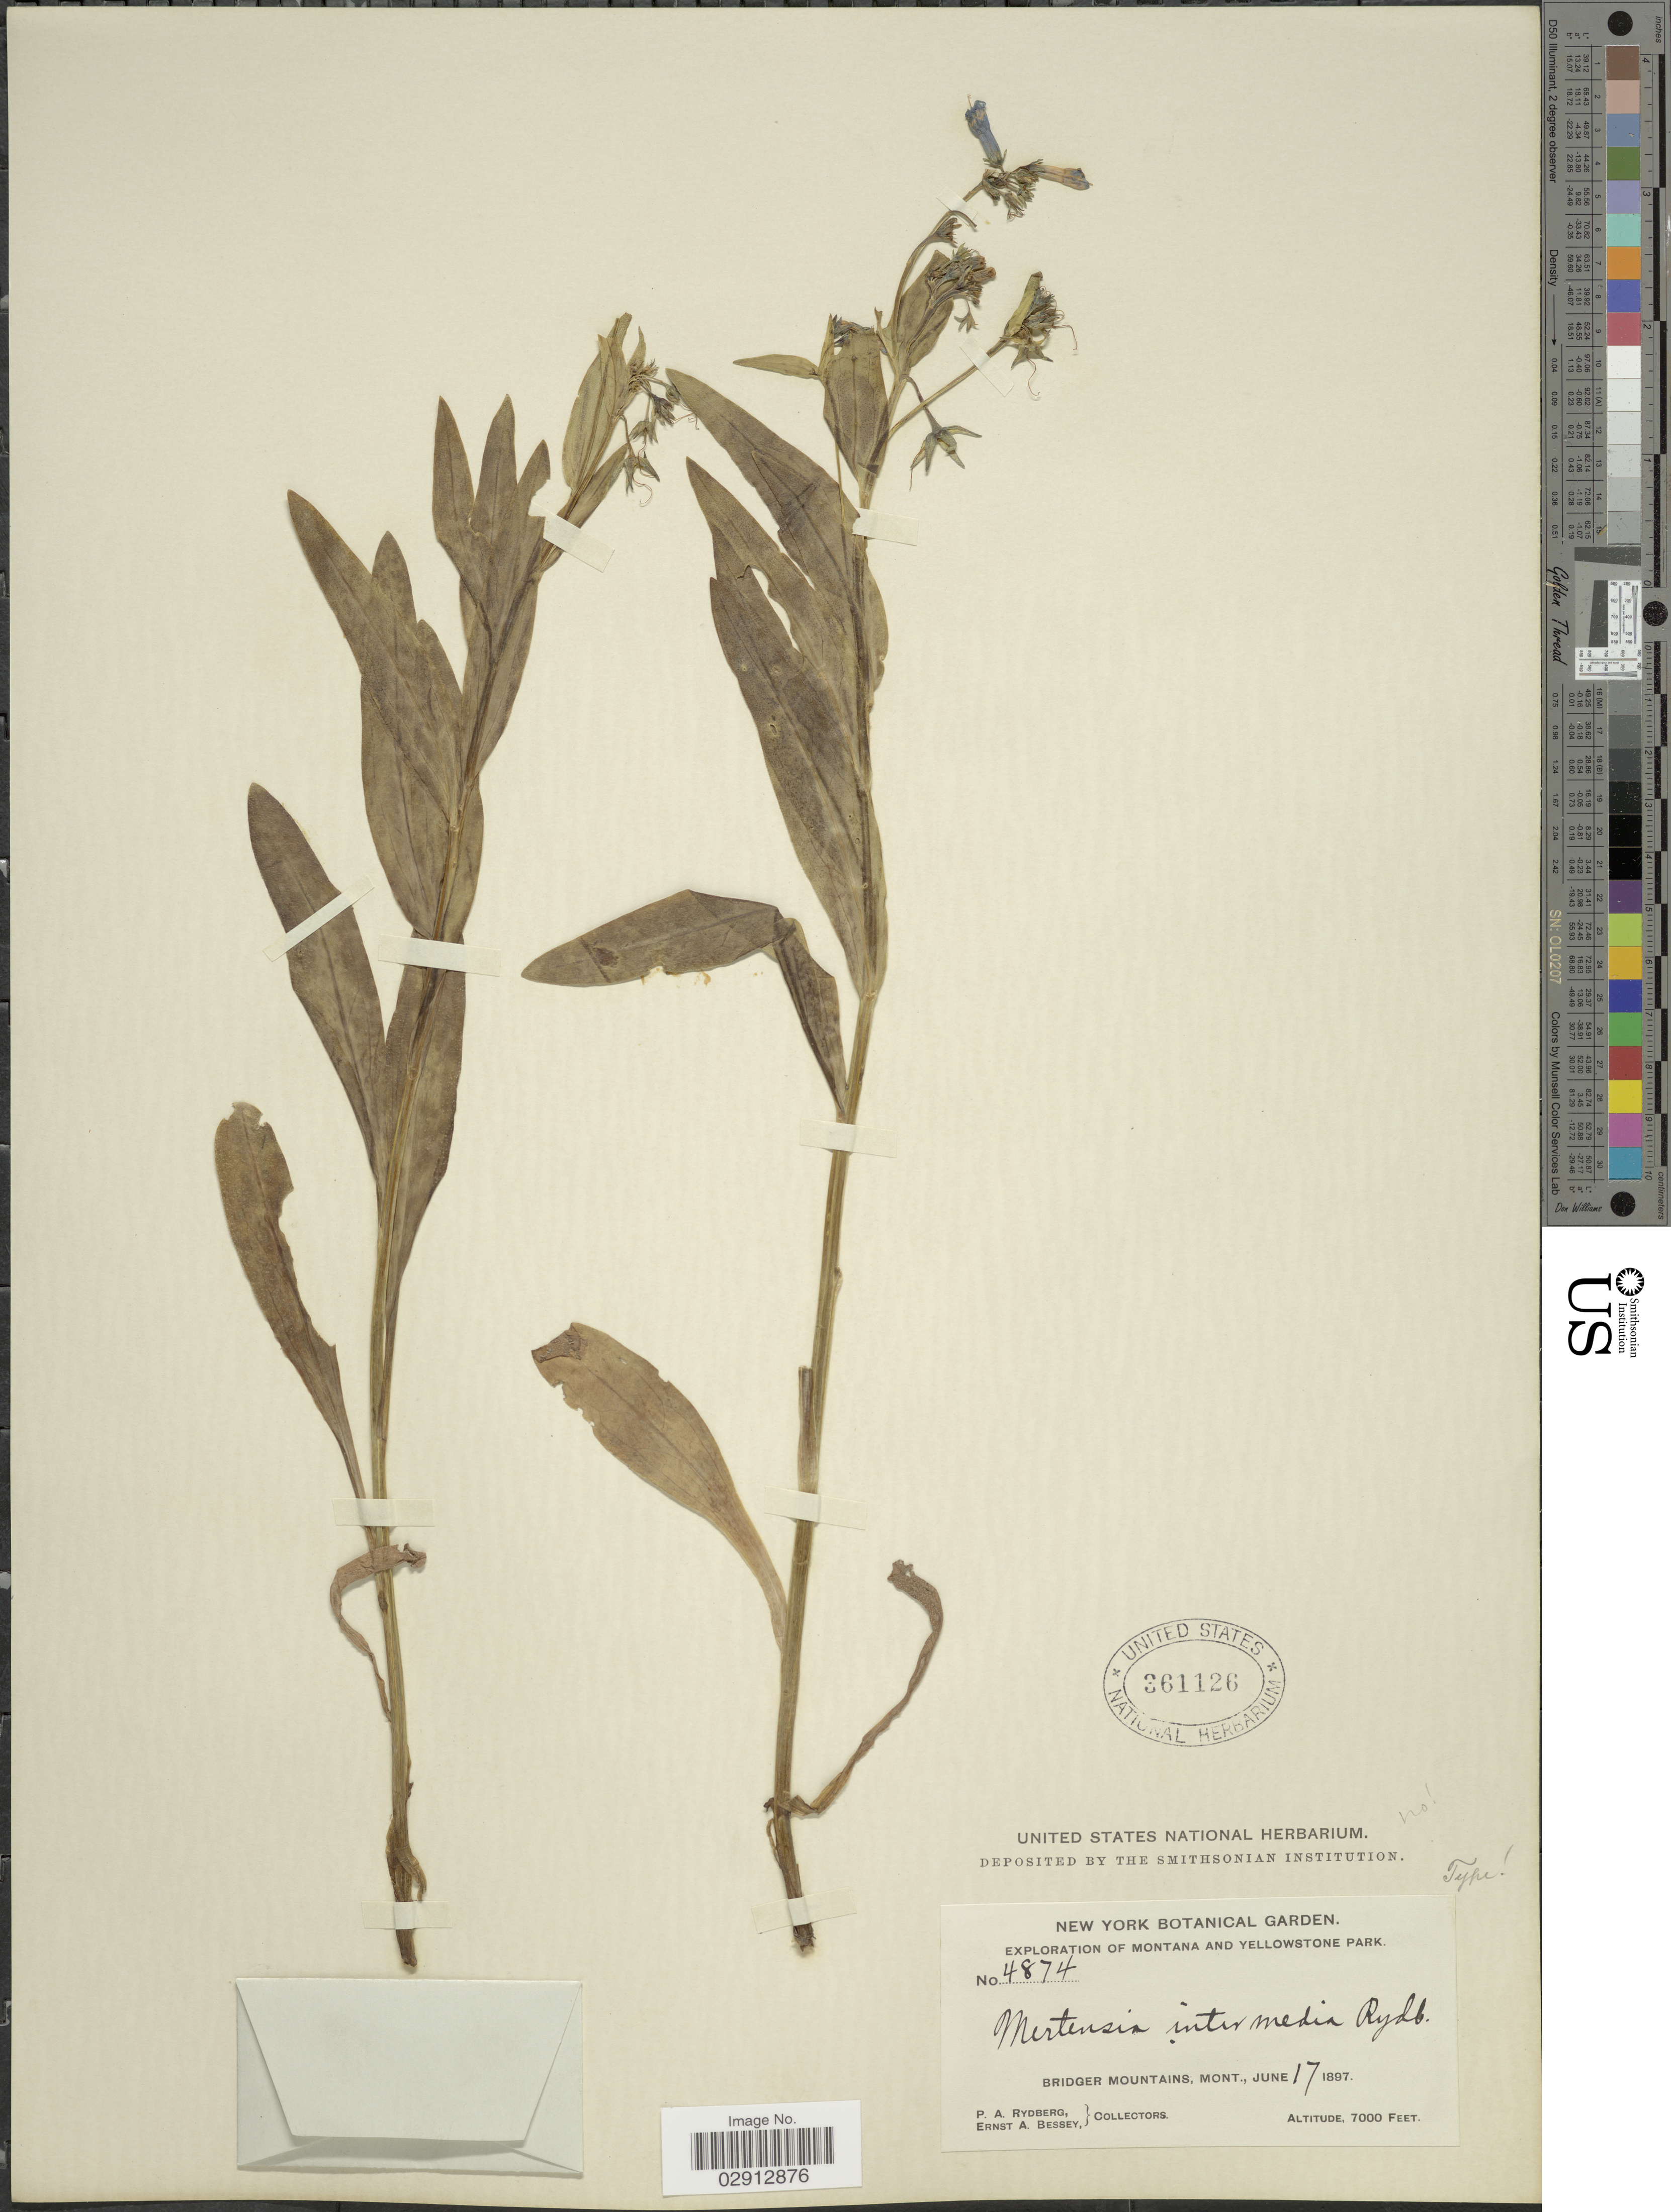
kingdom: Plantae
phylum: Tracheophyta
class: Magnoliopsida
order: Boraginales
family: Boraginaceae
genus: Mertensia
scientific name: Mertensia oblongifolia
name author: (Nutt.) G. Don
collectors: P. A. Rydberg & E. A. Bessey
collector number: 4874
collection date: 1897-06-17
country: United States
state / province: Montana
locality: Montana and Yellowstone Park. Bridger mountains, Mont.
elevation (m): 2134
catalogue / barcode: US 361126